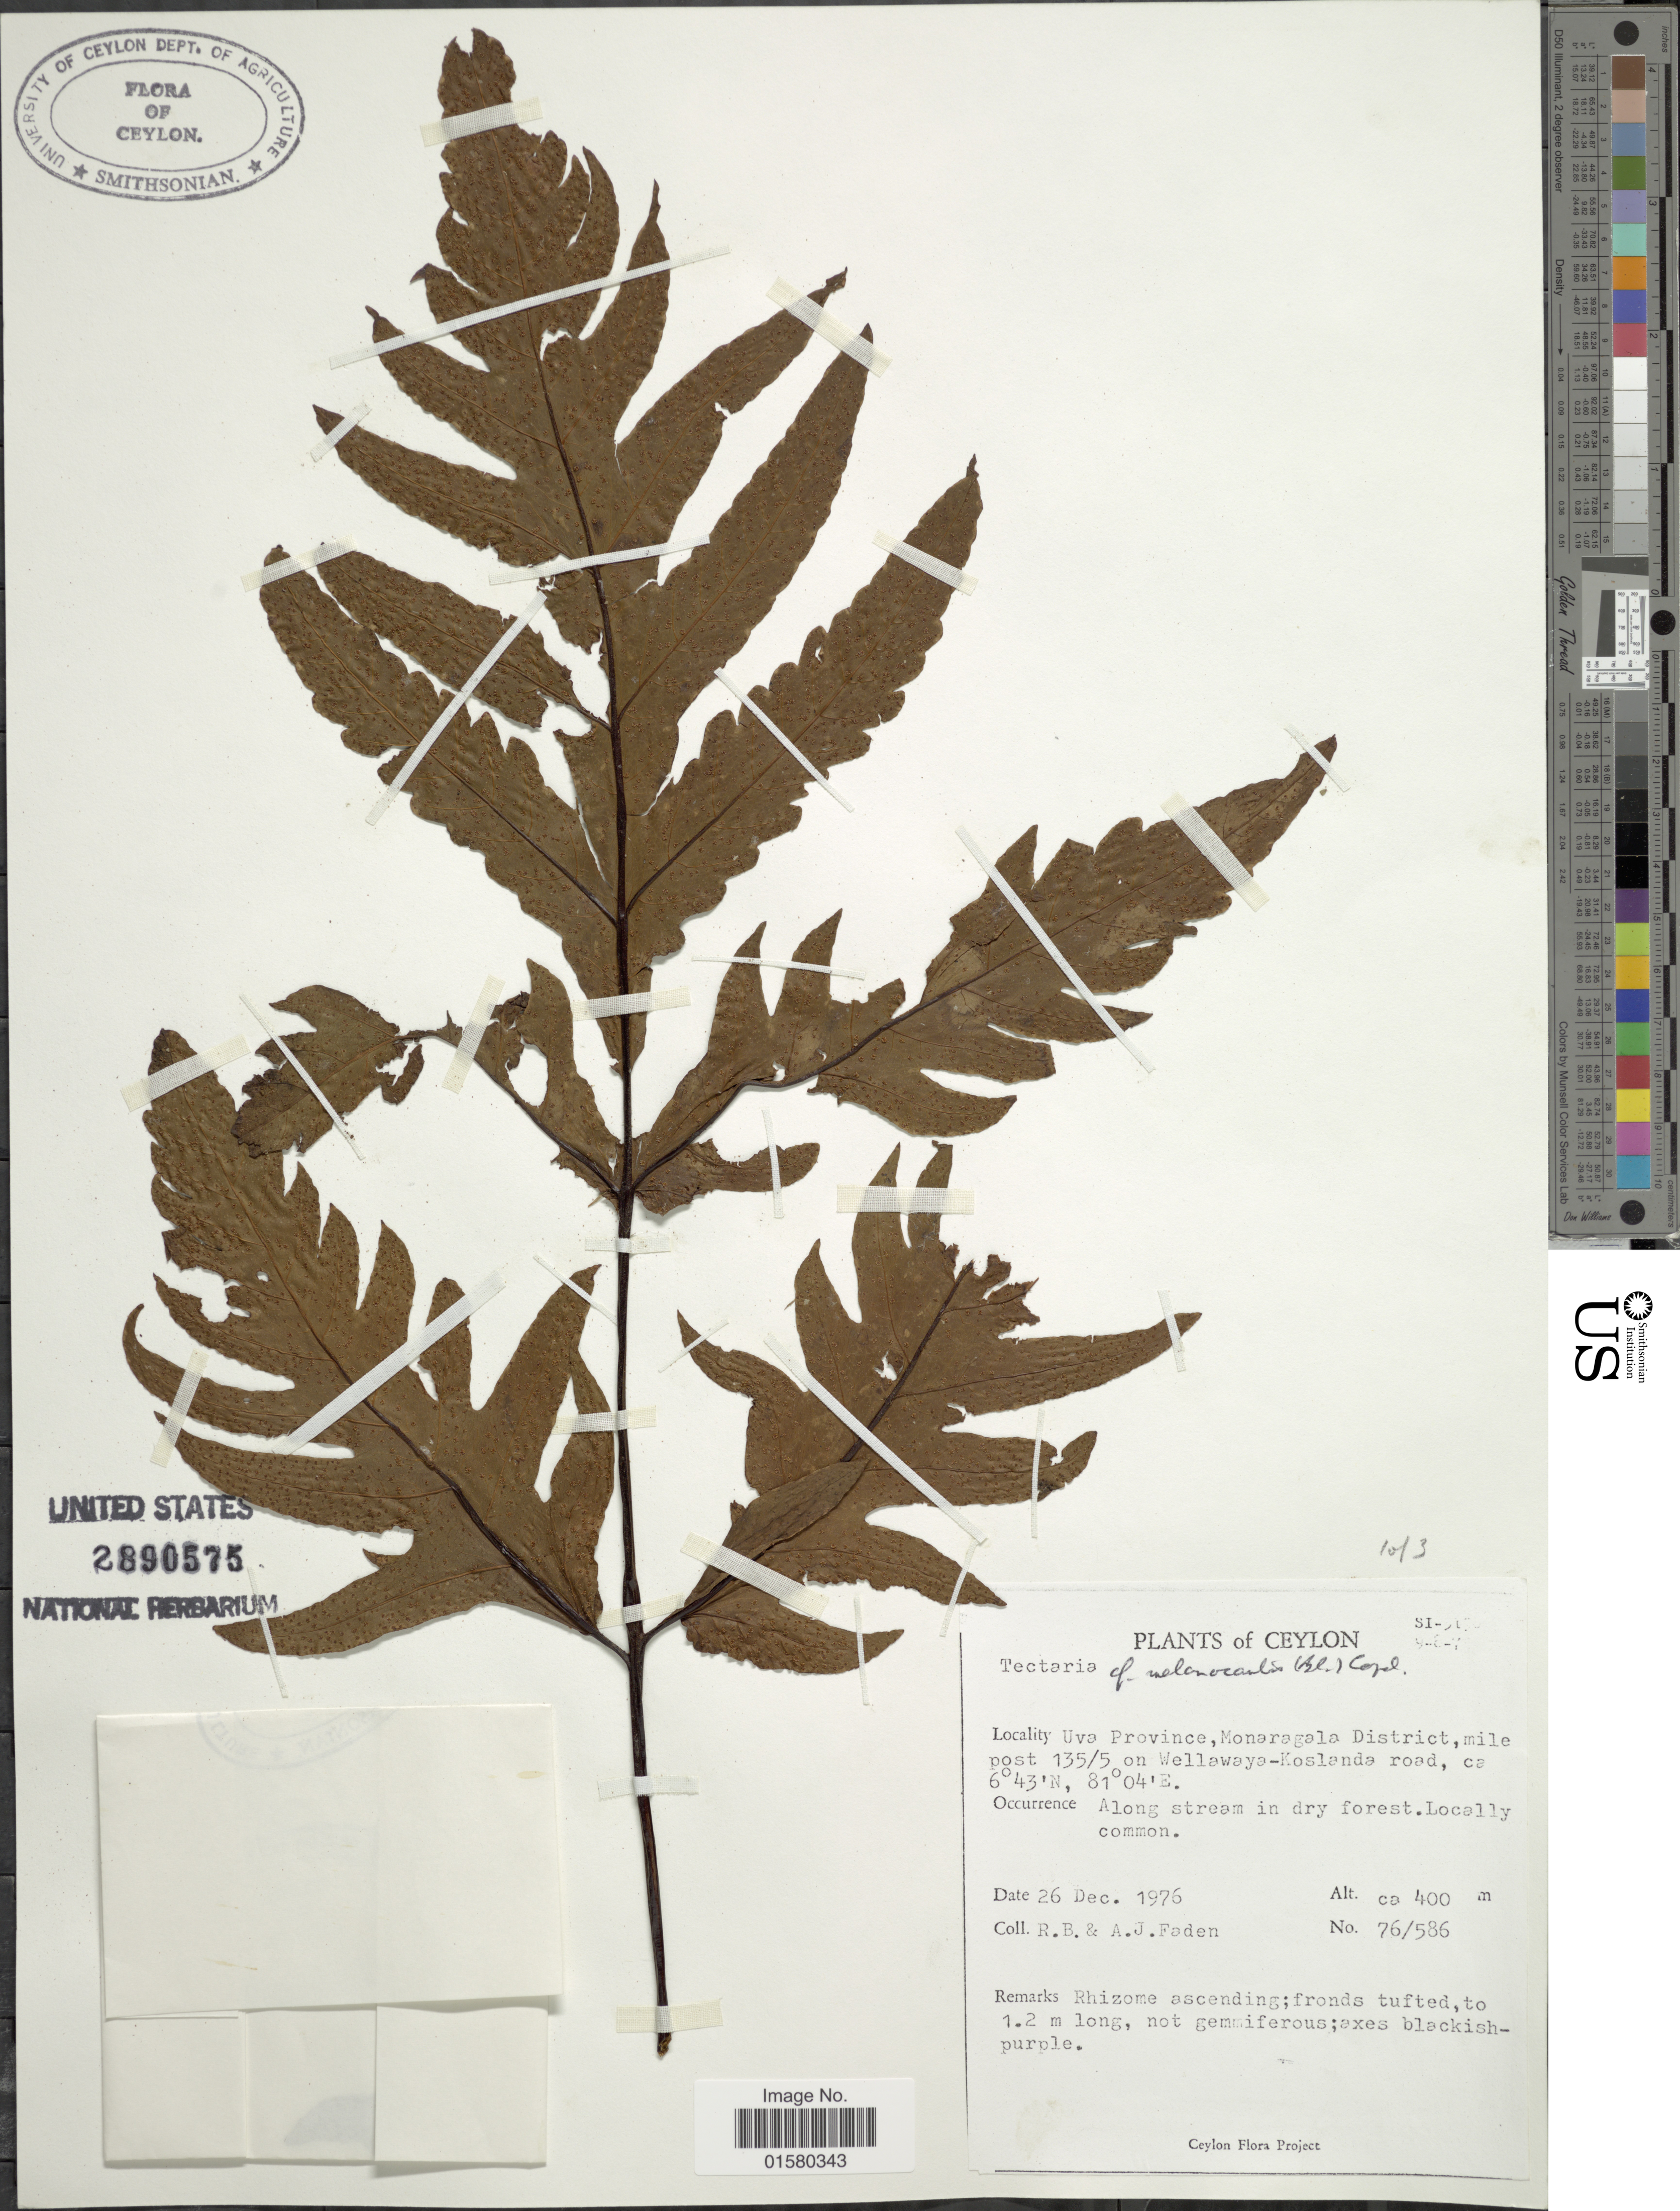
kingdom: Plantae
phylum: Tracheophyta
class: Polypodiopsida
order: Polypodiales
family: Tectariaceae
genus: Tectaria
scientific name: Tectaria melanocaulos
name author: (Bedd.) Copel.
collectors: R. B. Faden & A. J. Faden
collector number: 76/586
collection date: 1976-12-26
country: Sri Lanka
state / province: Uva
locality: Ceylon, Uva Province, Monaragala District, mile post 135/5 on Wellawaya-Koslanda road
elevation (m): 400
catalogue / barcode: US 2890575